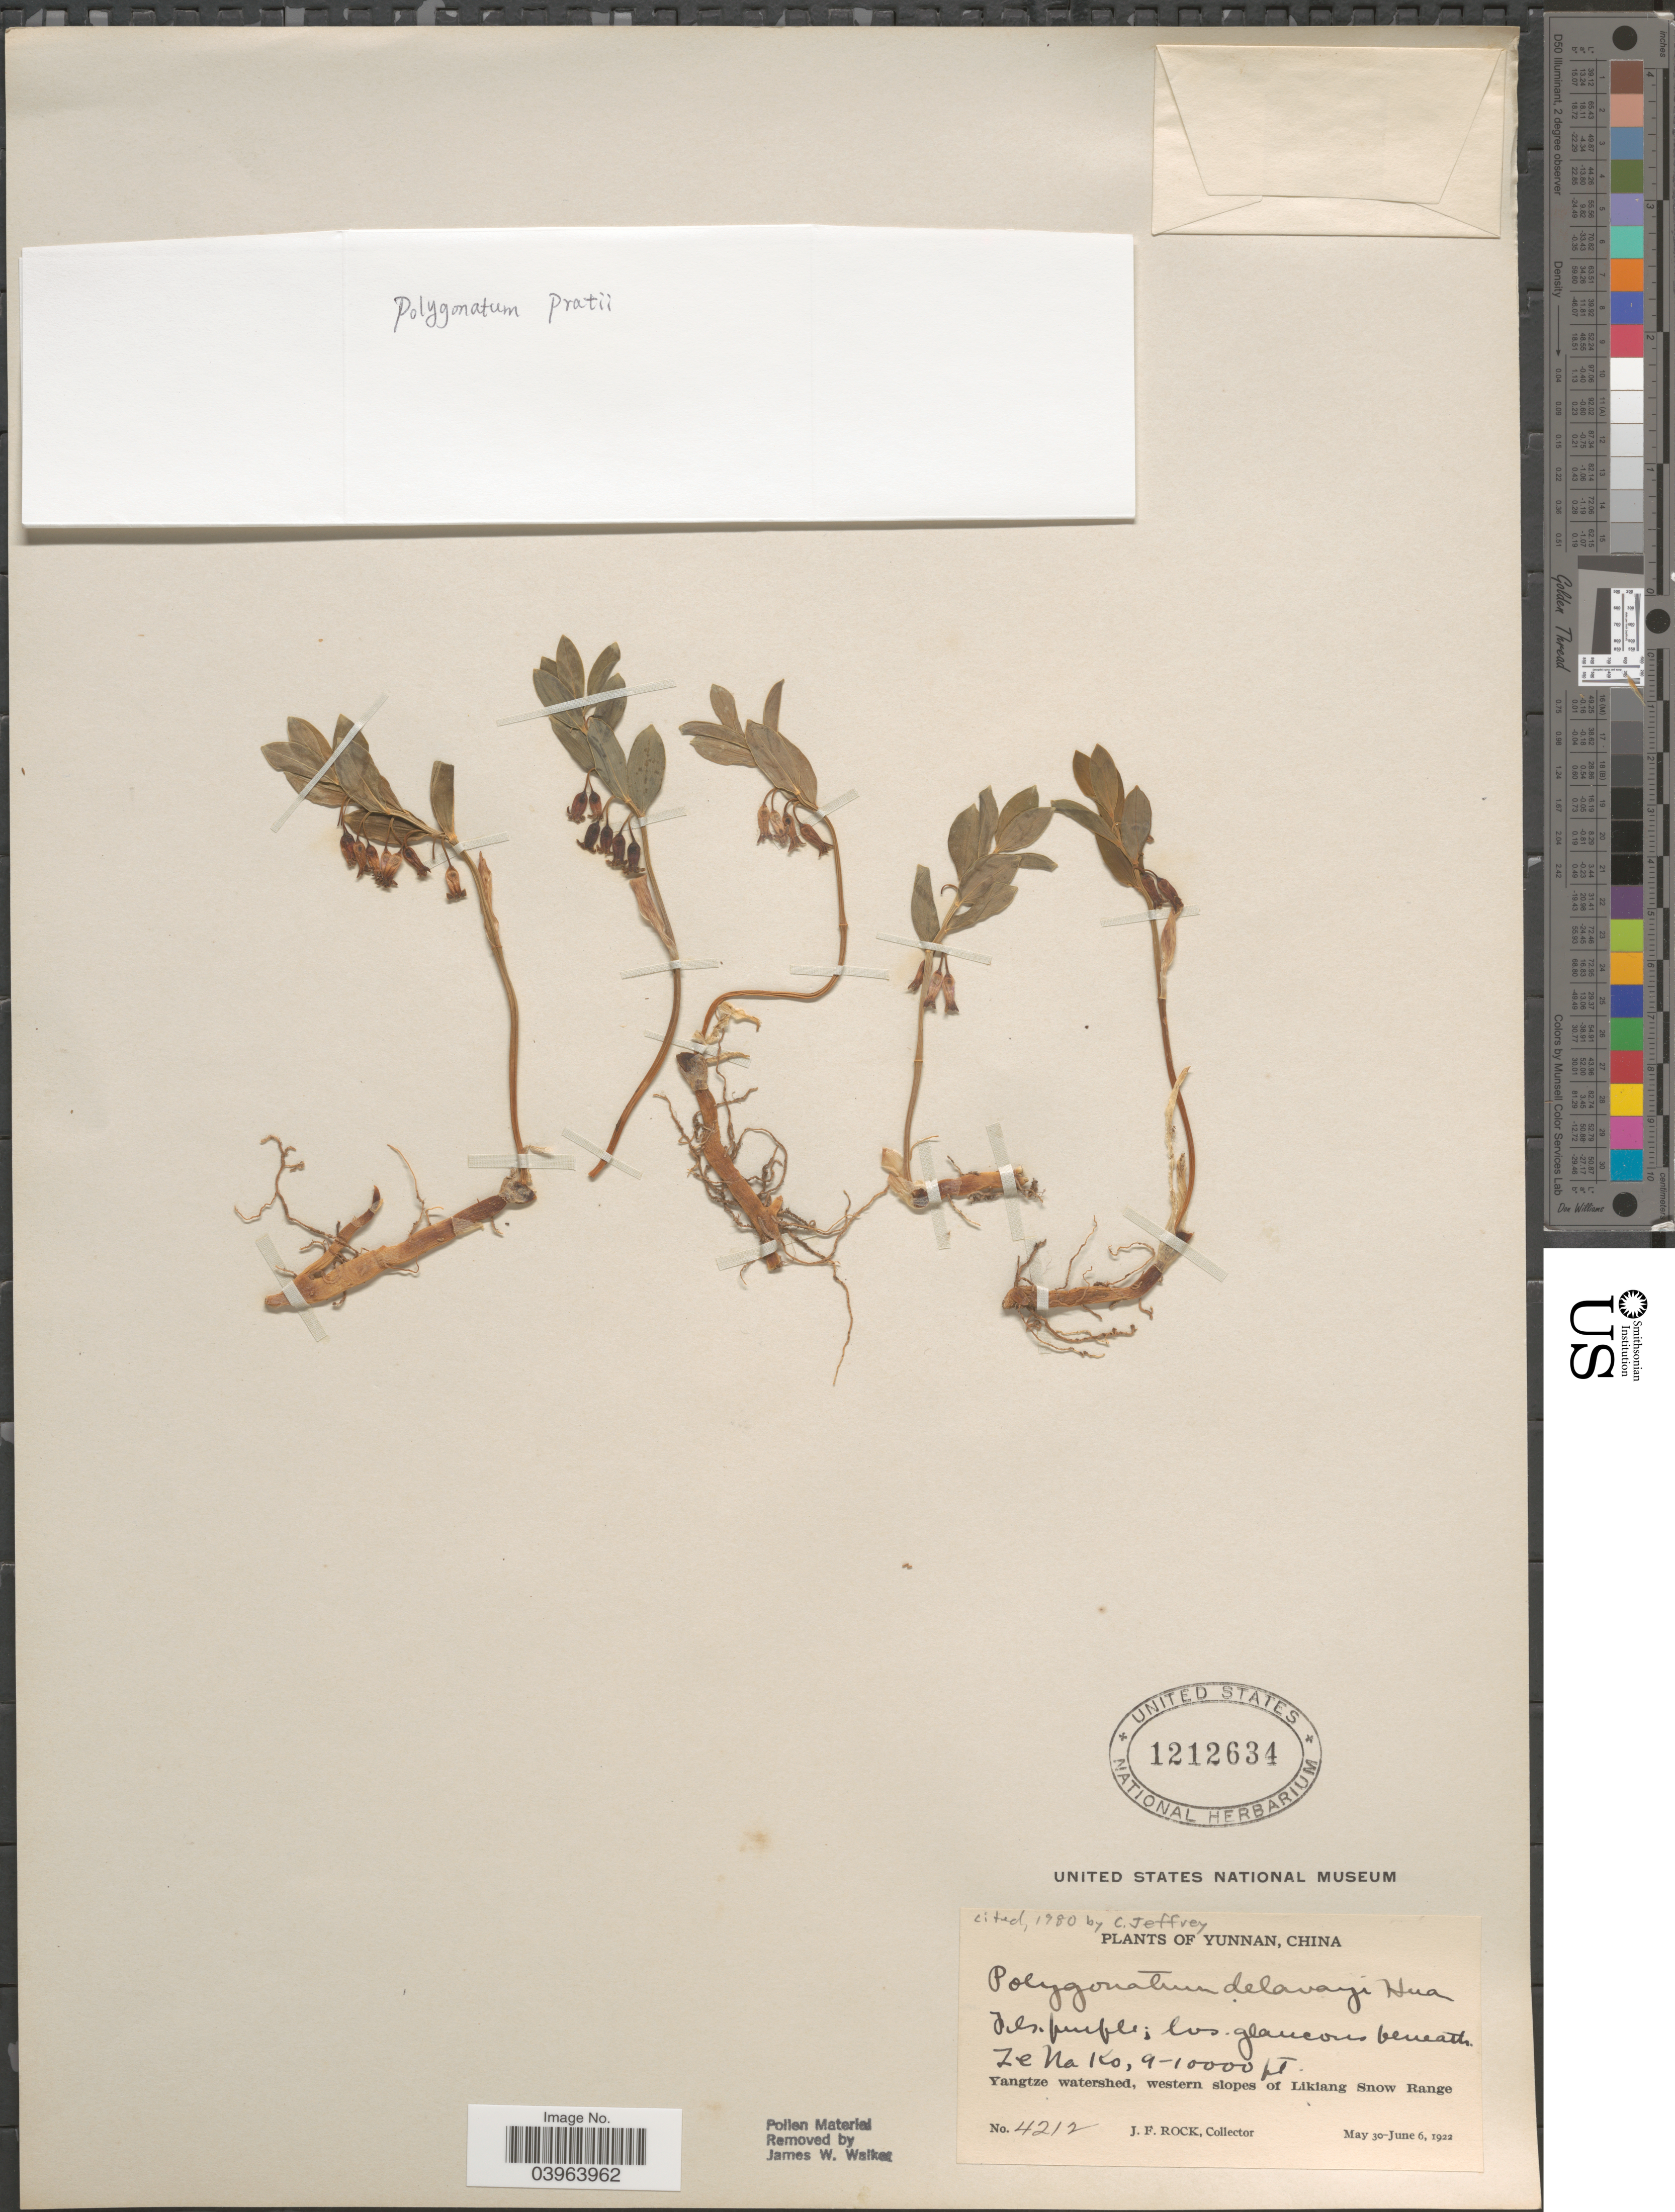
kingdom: Plantae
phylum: Tracheophyta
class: Liliopsida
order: Asparagales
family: Asparagaceae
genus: Polygonatum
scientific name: Polygonatum delavayi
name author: Hua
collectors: J. Rock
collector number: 4212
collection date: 1922-05-30/1922-06-06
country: China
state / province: Yunnan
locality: Ze Na Ko, Yangtze watershed, western slopes of Likiang Snow Range.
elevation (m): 2743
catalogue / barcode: US 1212634